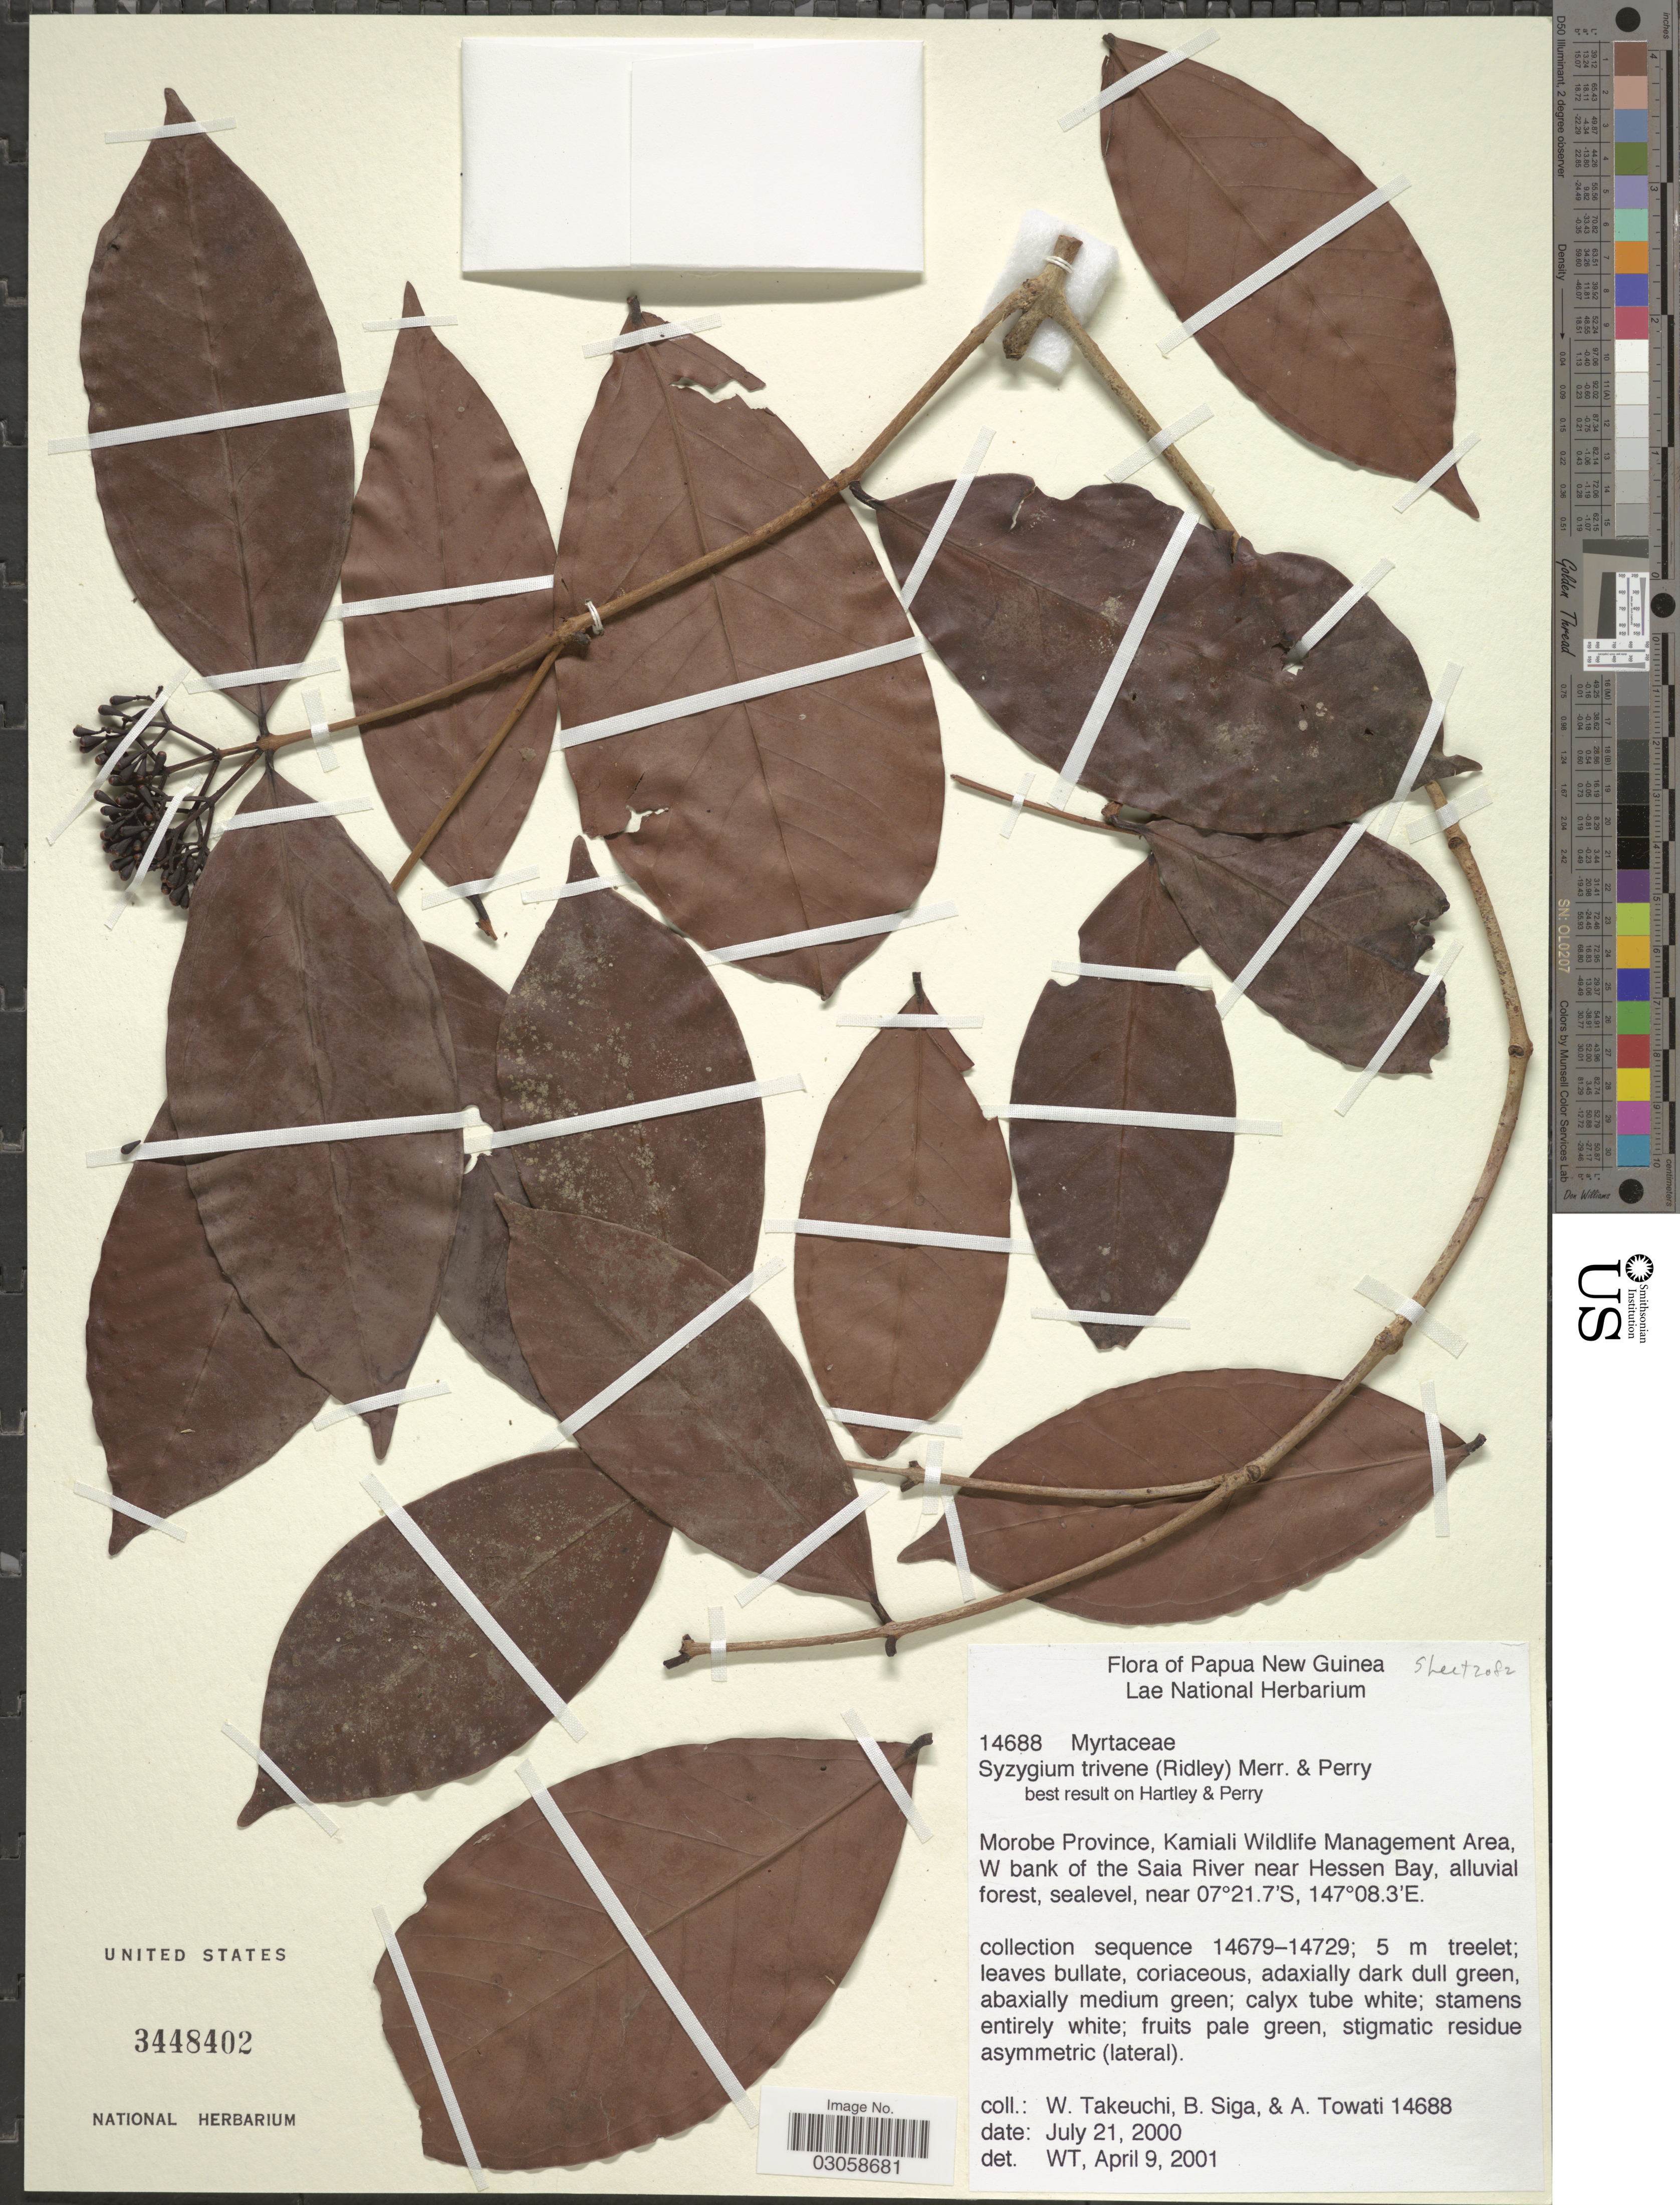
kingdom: Plantae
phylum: Tracheophyta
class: Magnoliopsida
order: Myrtales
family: Myrtaceae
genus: Syzygium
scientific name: Syzygium trivene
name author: (Ridl.) Merr. & L.M. Perry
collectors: W. Takeuchi, B. Siga & A. Towati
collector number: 14688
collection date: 2000-07-21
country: Papua New Guinea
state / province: Morobe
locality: Kamilai Wildlife Management Area, W bank of the Saia River near Hessen Bay, alluvial forest.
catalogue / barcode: US 3448402